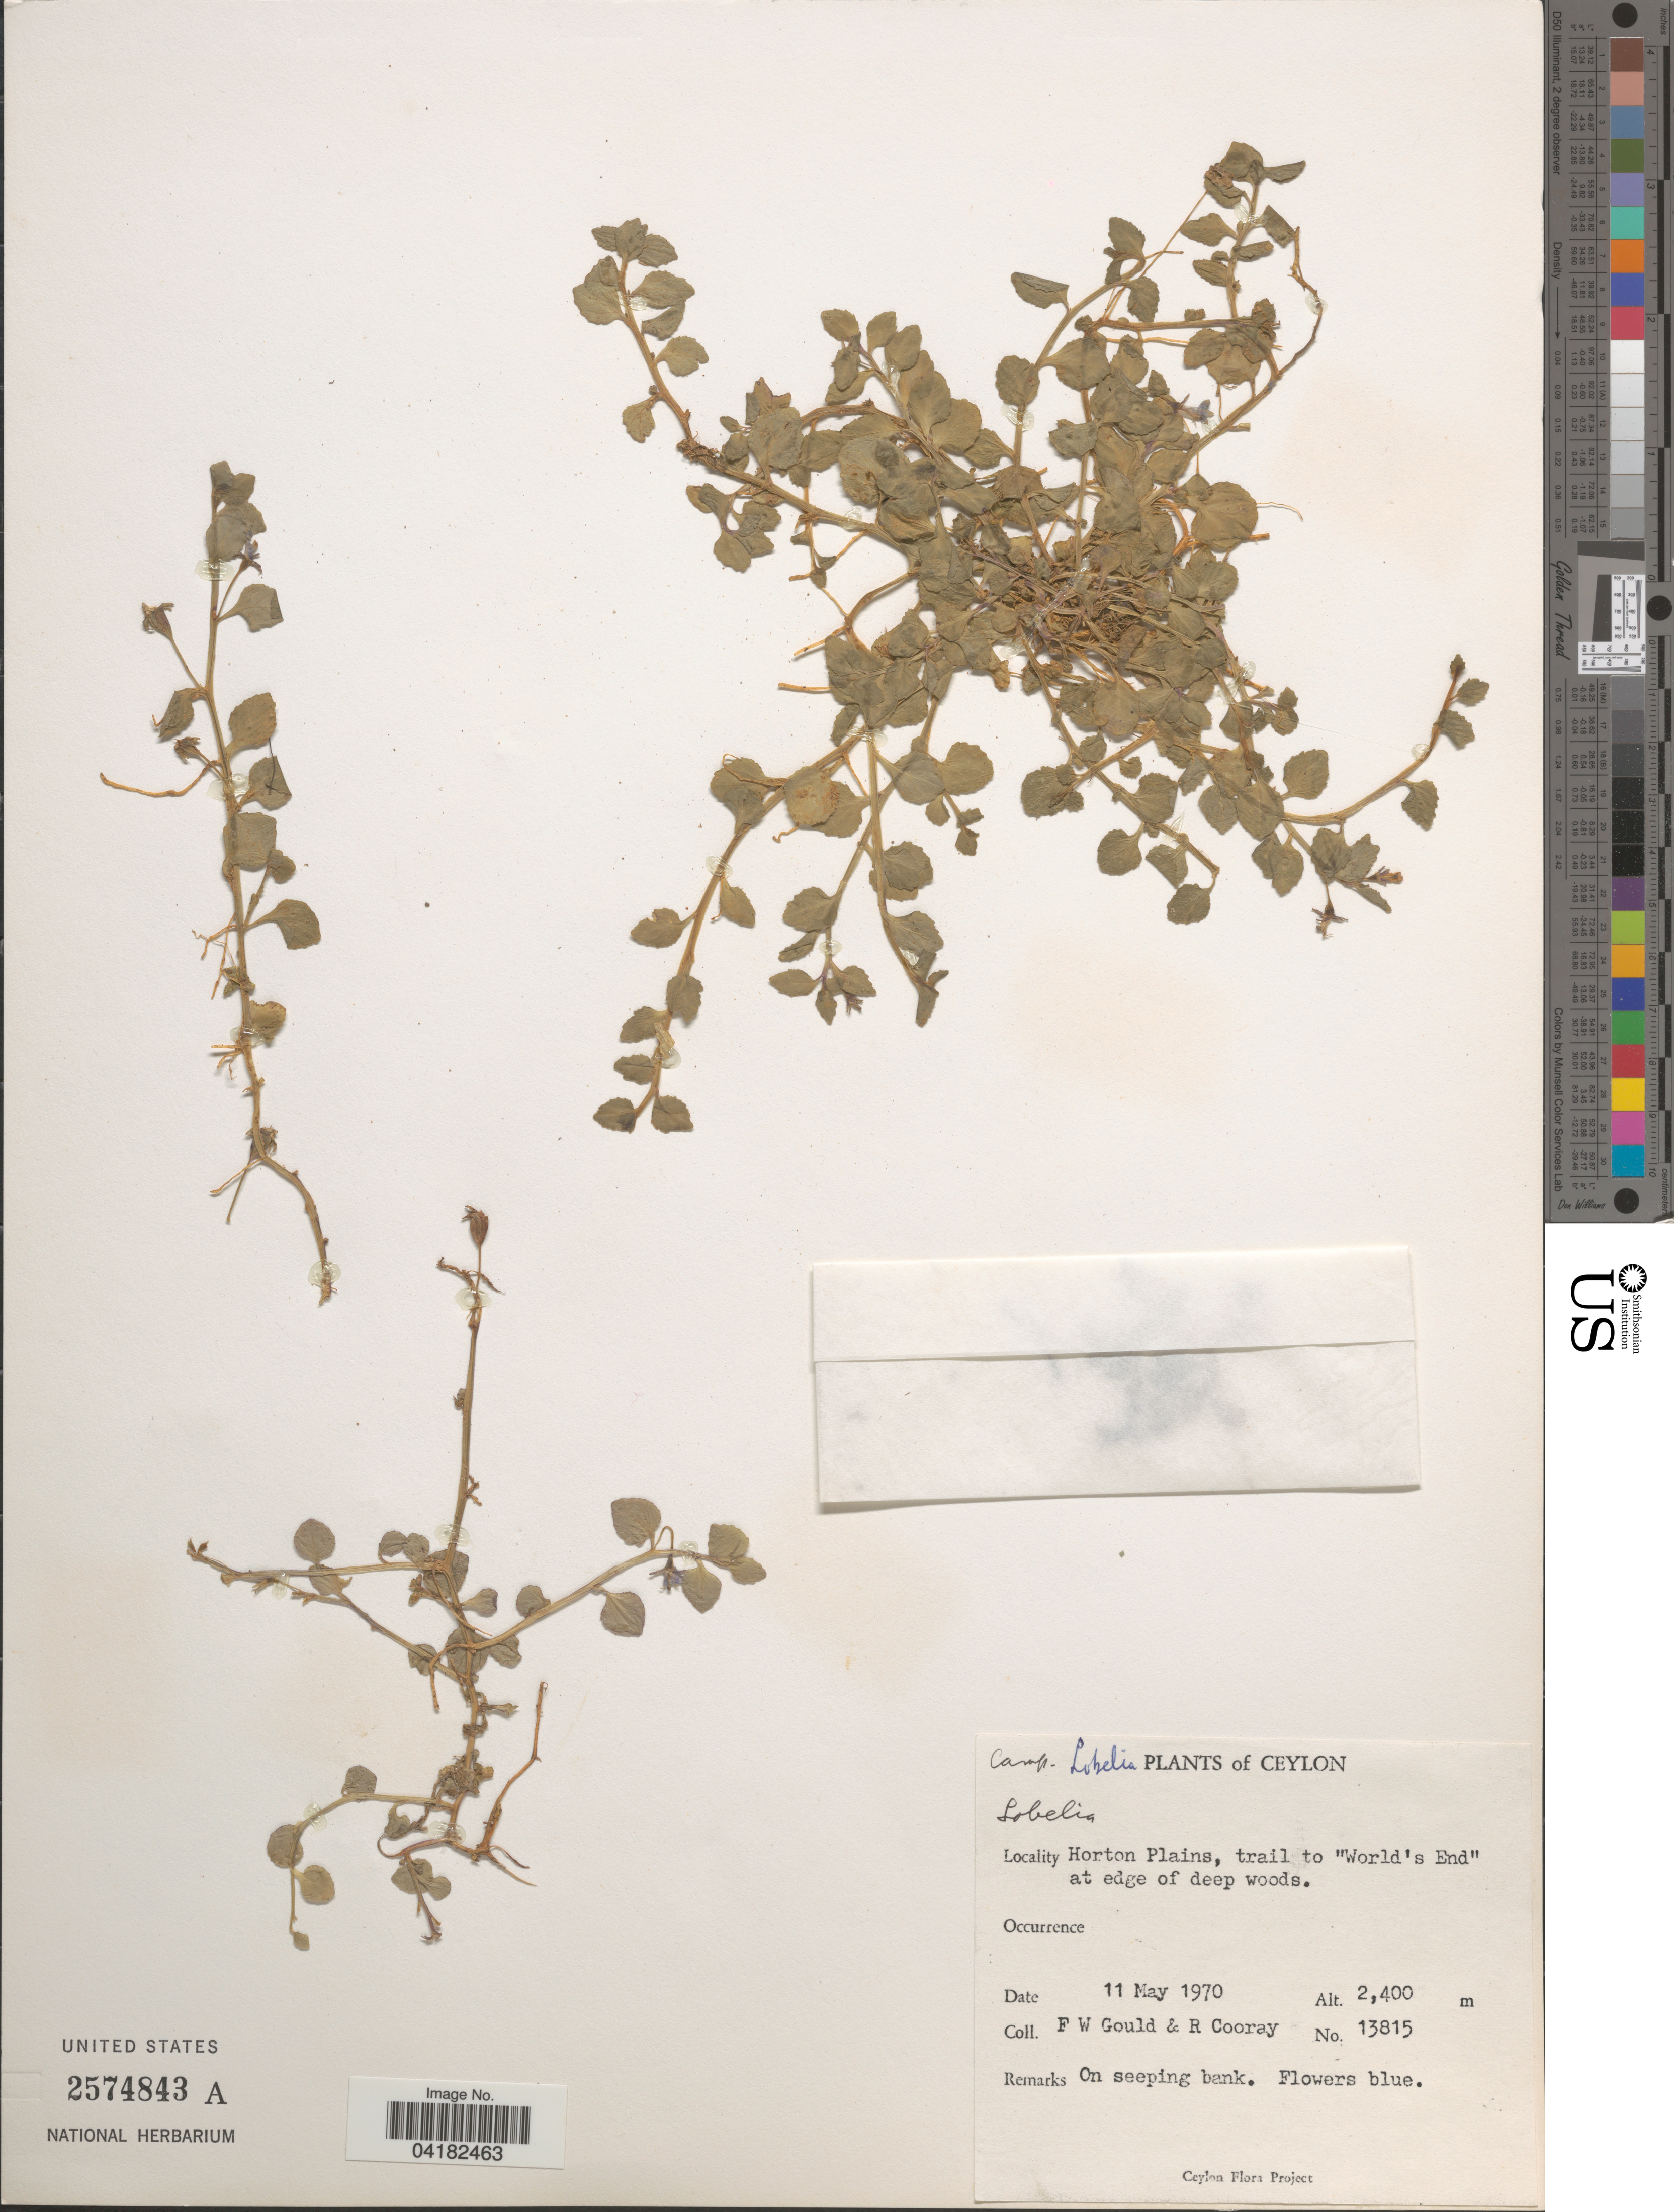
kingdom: Plantae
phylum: Tracheophyta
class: Magnoliopsida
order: Asterales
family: Campanulaceae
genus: Lobelia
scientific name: Lobelia sp.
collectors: F. W. Gould & R. Cooray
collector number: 13815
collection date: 1970-05-11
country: Sri Lanka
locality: Ceylon. Horton Plains, trail to "World's End" at edge of deep woods.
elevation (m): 2400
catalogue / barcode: US 2574843A